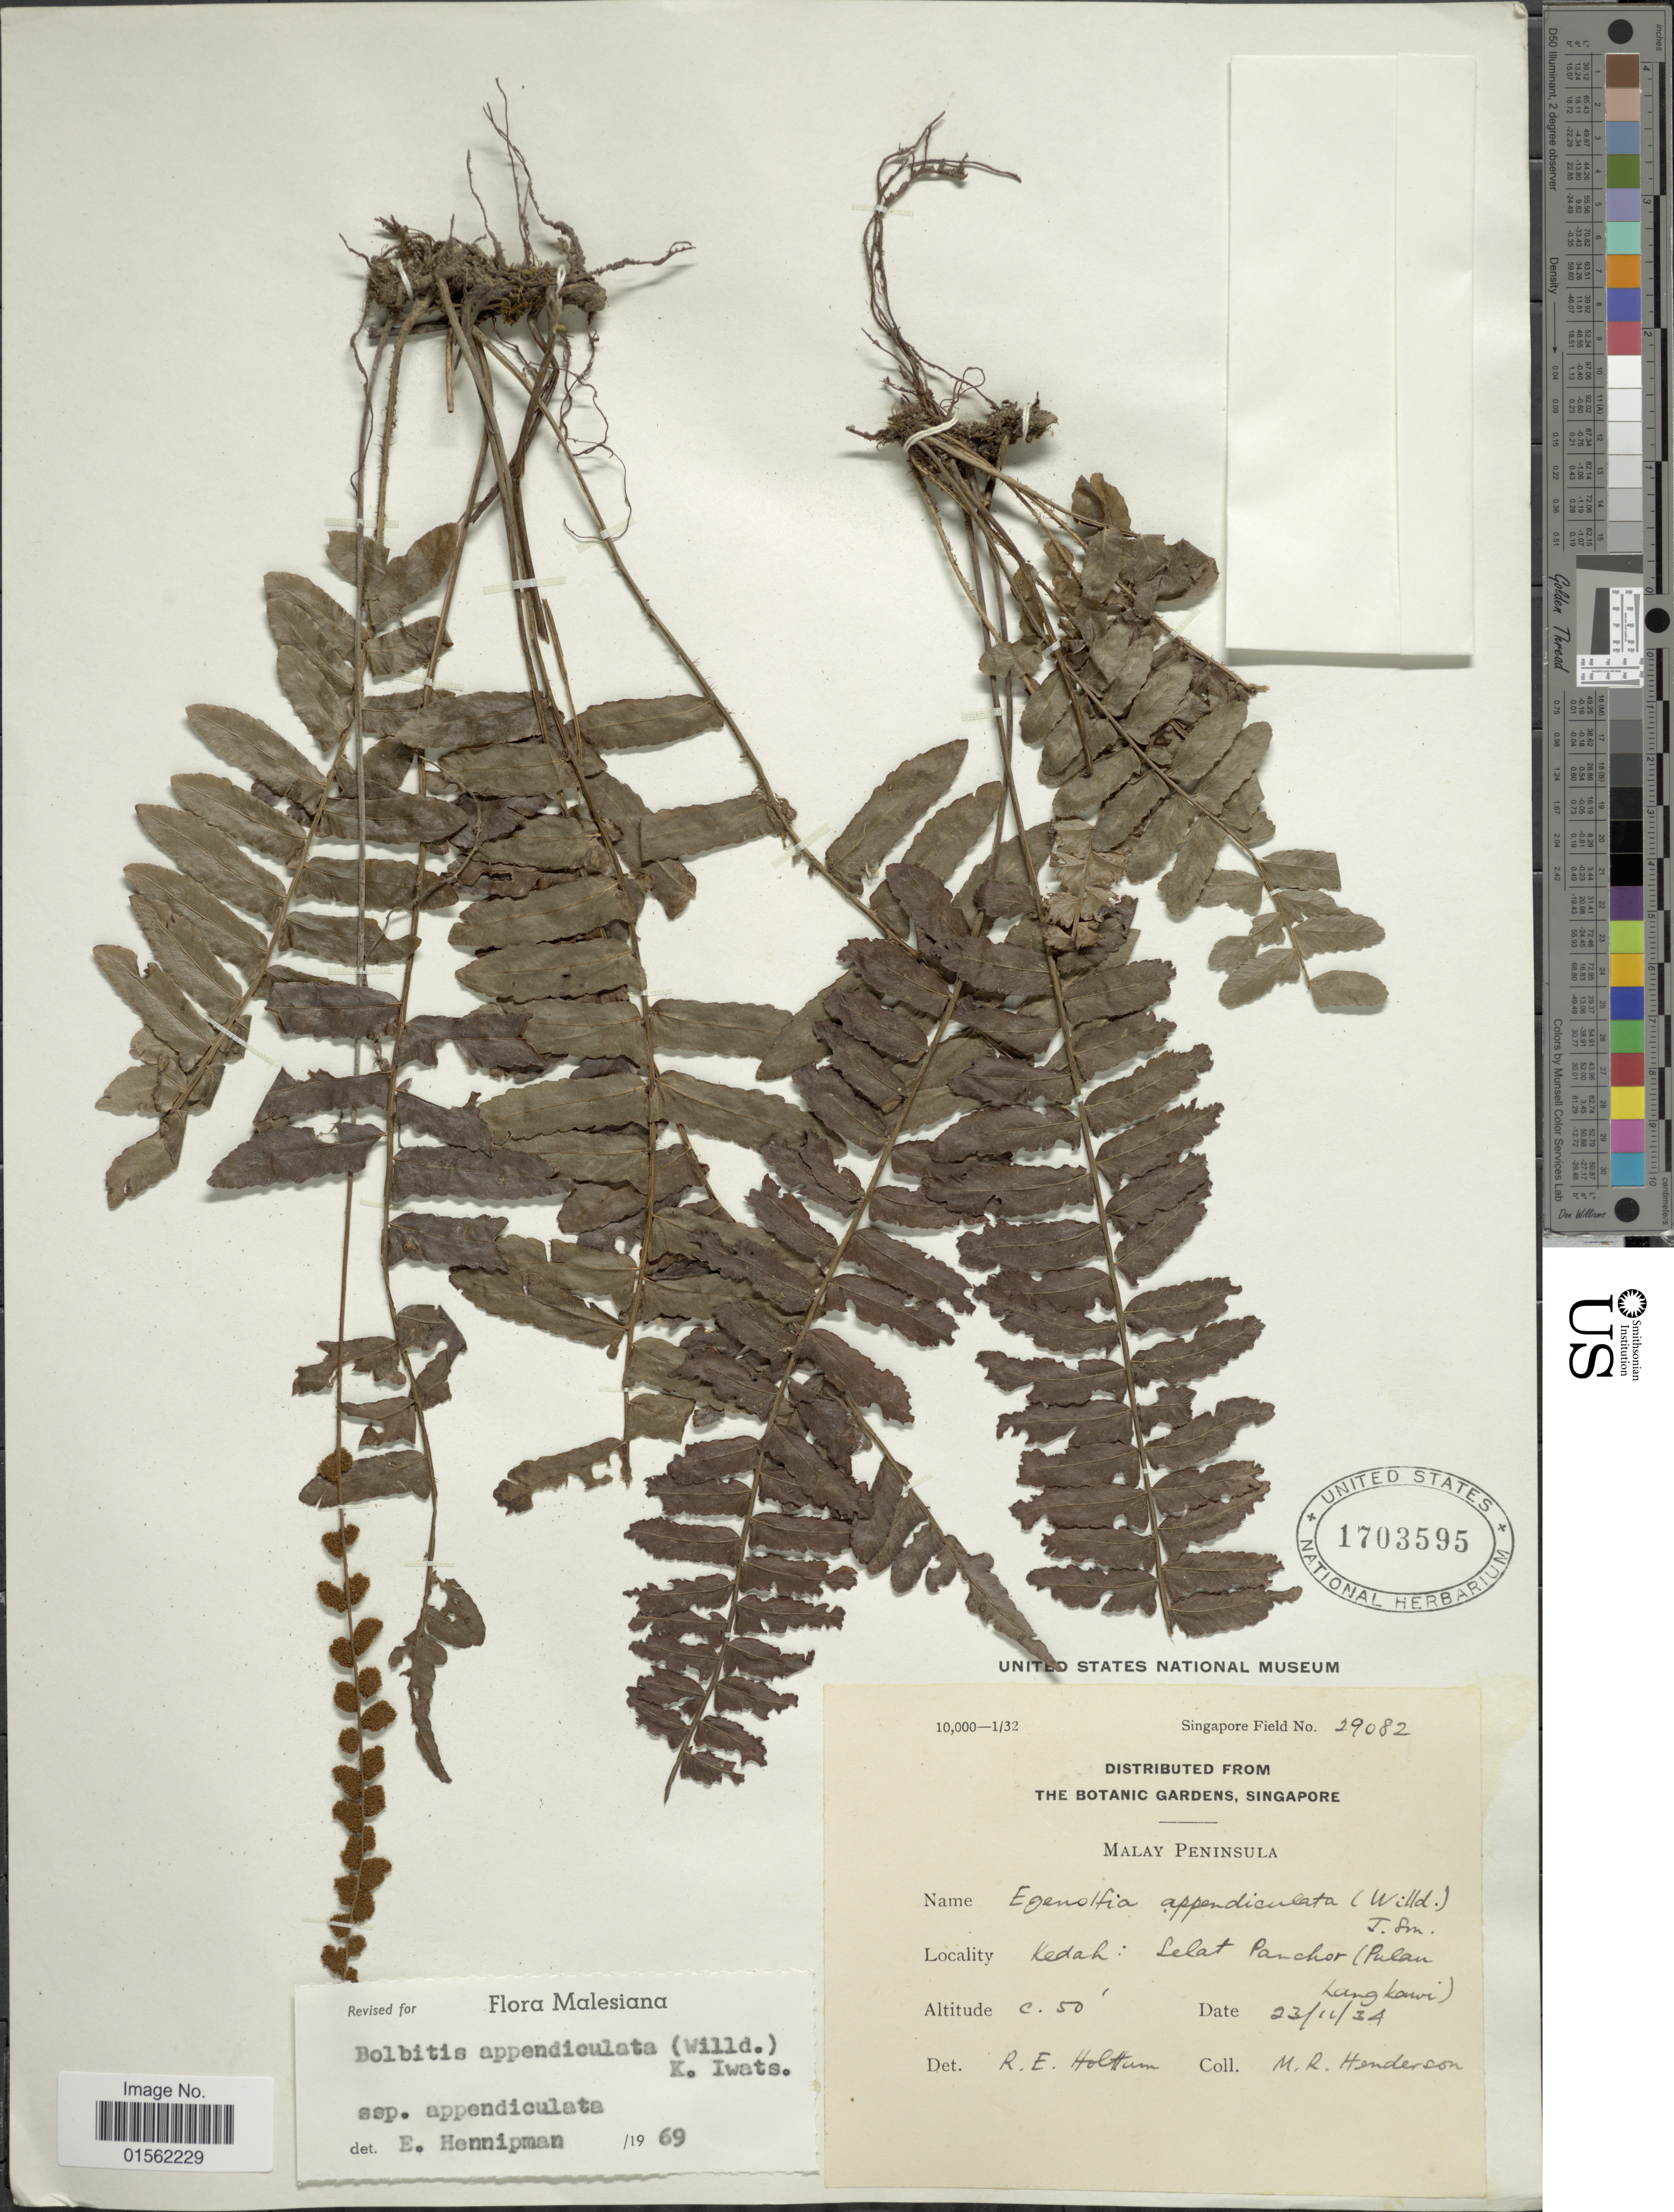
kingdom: Plantae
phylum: Tracheophyta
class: Polypodiopsida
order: Polypodiales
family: Dryopteridaceae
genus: Bolbitis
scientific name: Bolbitis appendiculata var. appendiculata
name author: (Willd.) K. Iwats.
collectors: M. Henderson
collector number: Singapore Field 29082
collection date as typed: Transcribed d/m/y: 23/11/34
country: Malaysia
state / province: Kedah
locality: Malay Peninsula, Lelat Pachor (Pulan Langkawi) [interpreted]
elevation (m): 15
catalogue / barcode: US 1703595